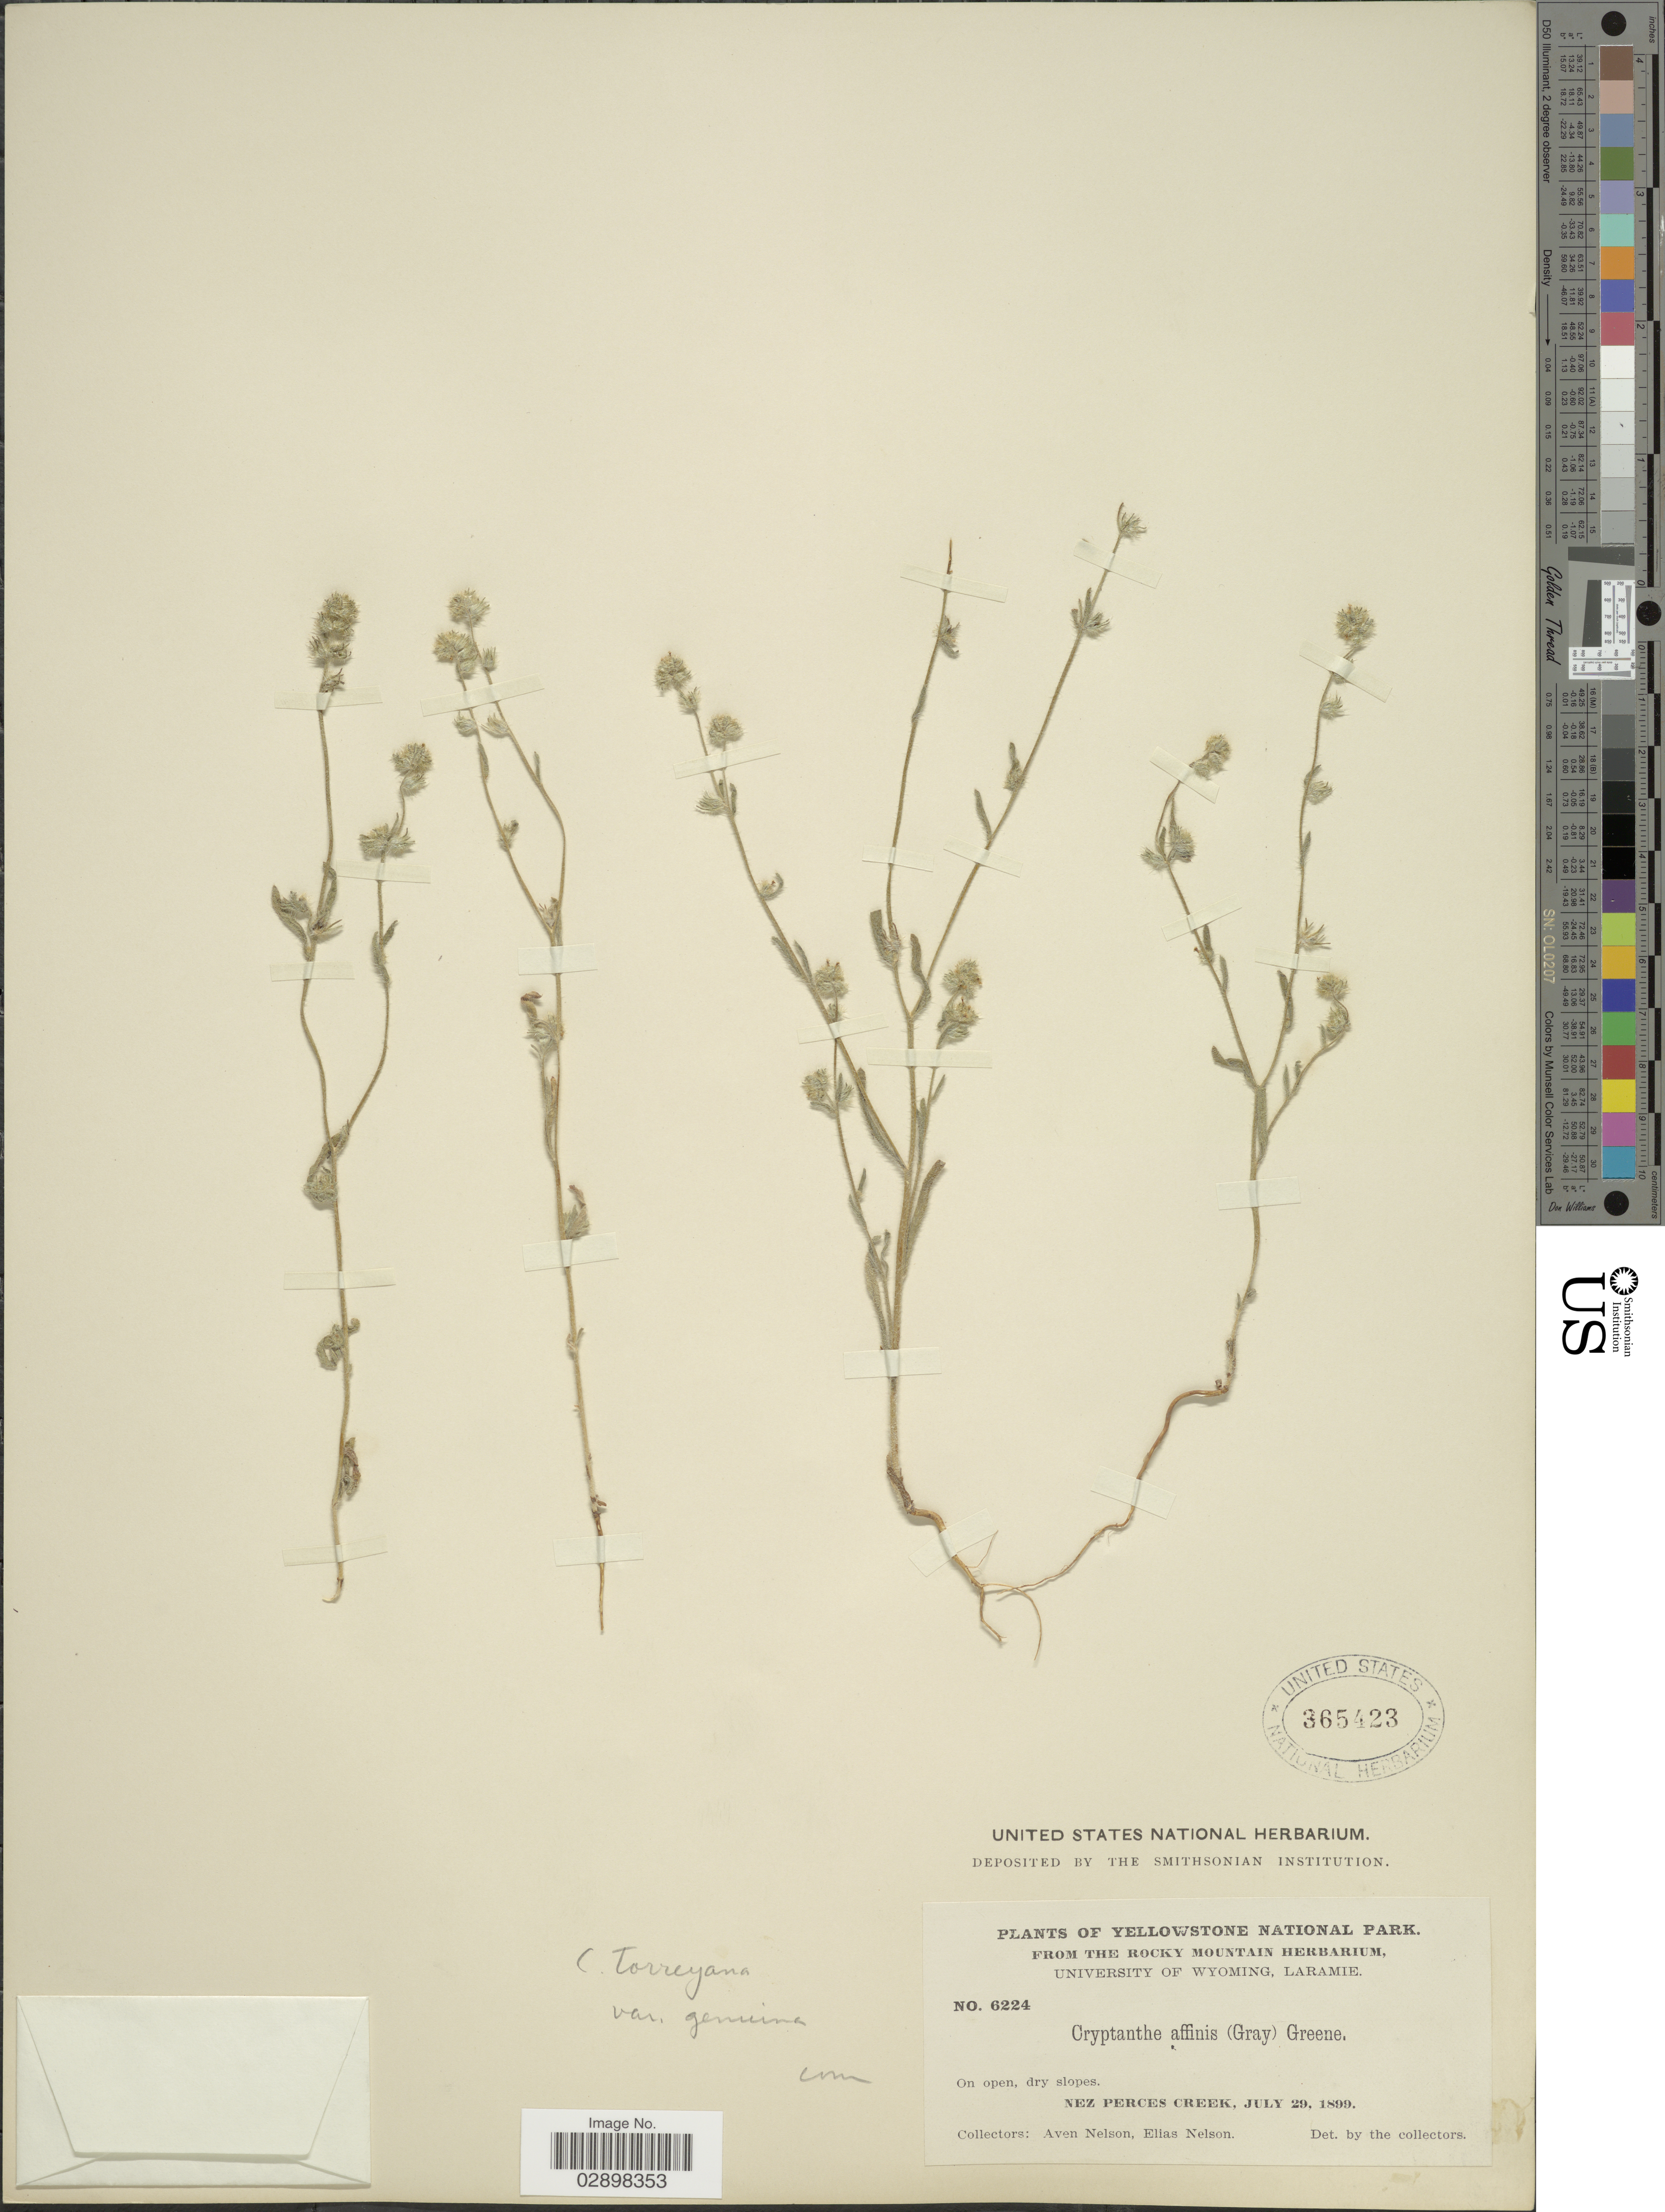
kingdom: Plantae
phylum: Tracheophyta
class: Magnoliopsida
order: Boraginales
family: Boraginaceae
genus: Cryptantha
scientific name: Cryptantha torreyana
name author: (A. Gray) S.W. Greene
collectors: A. Nelson & E. Nelson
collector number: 6224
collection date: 1899-07-29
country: United States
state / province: Wyoming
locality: Yellowstone National Park, Nez Perces Creek.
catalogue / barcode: US 365423